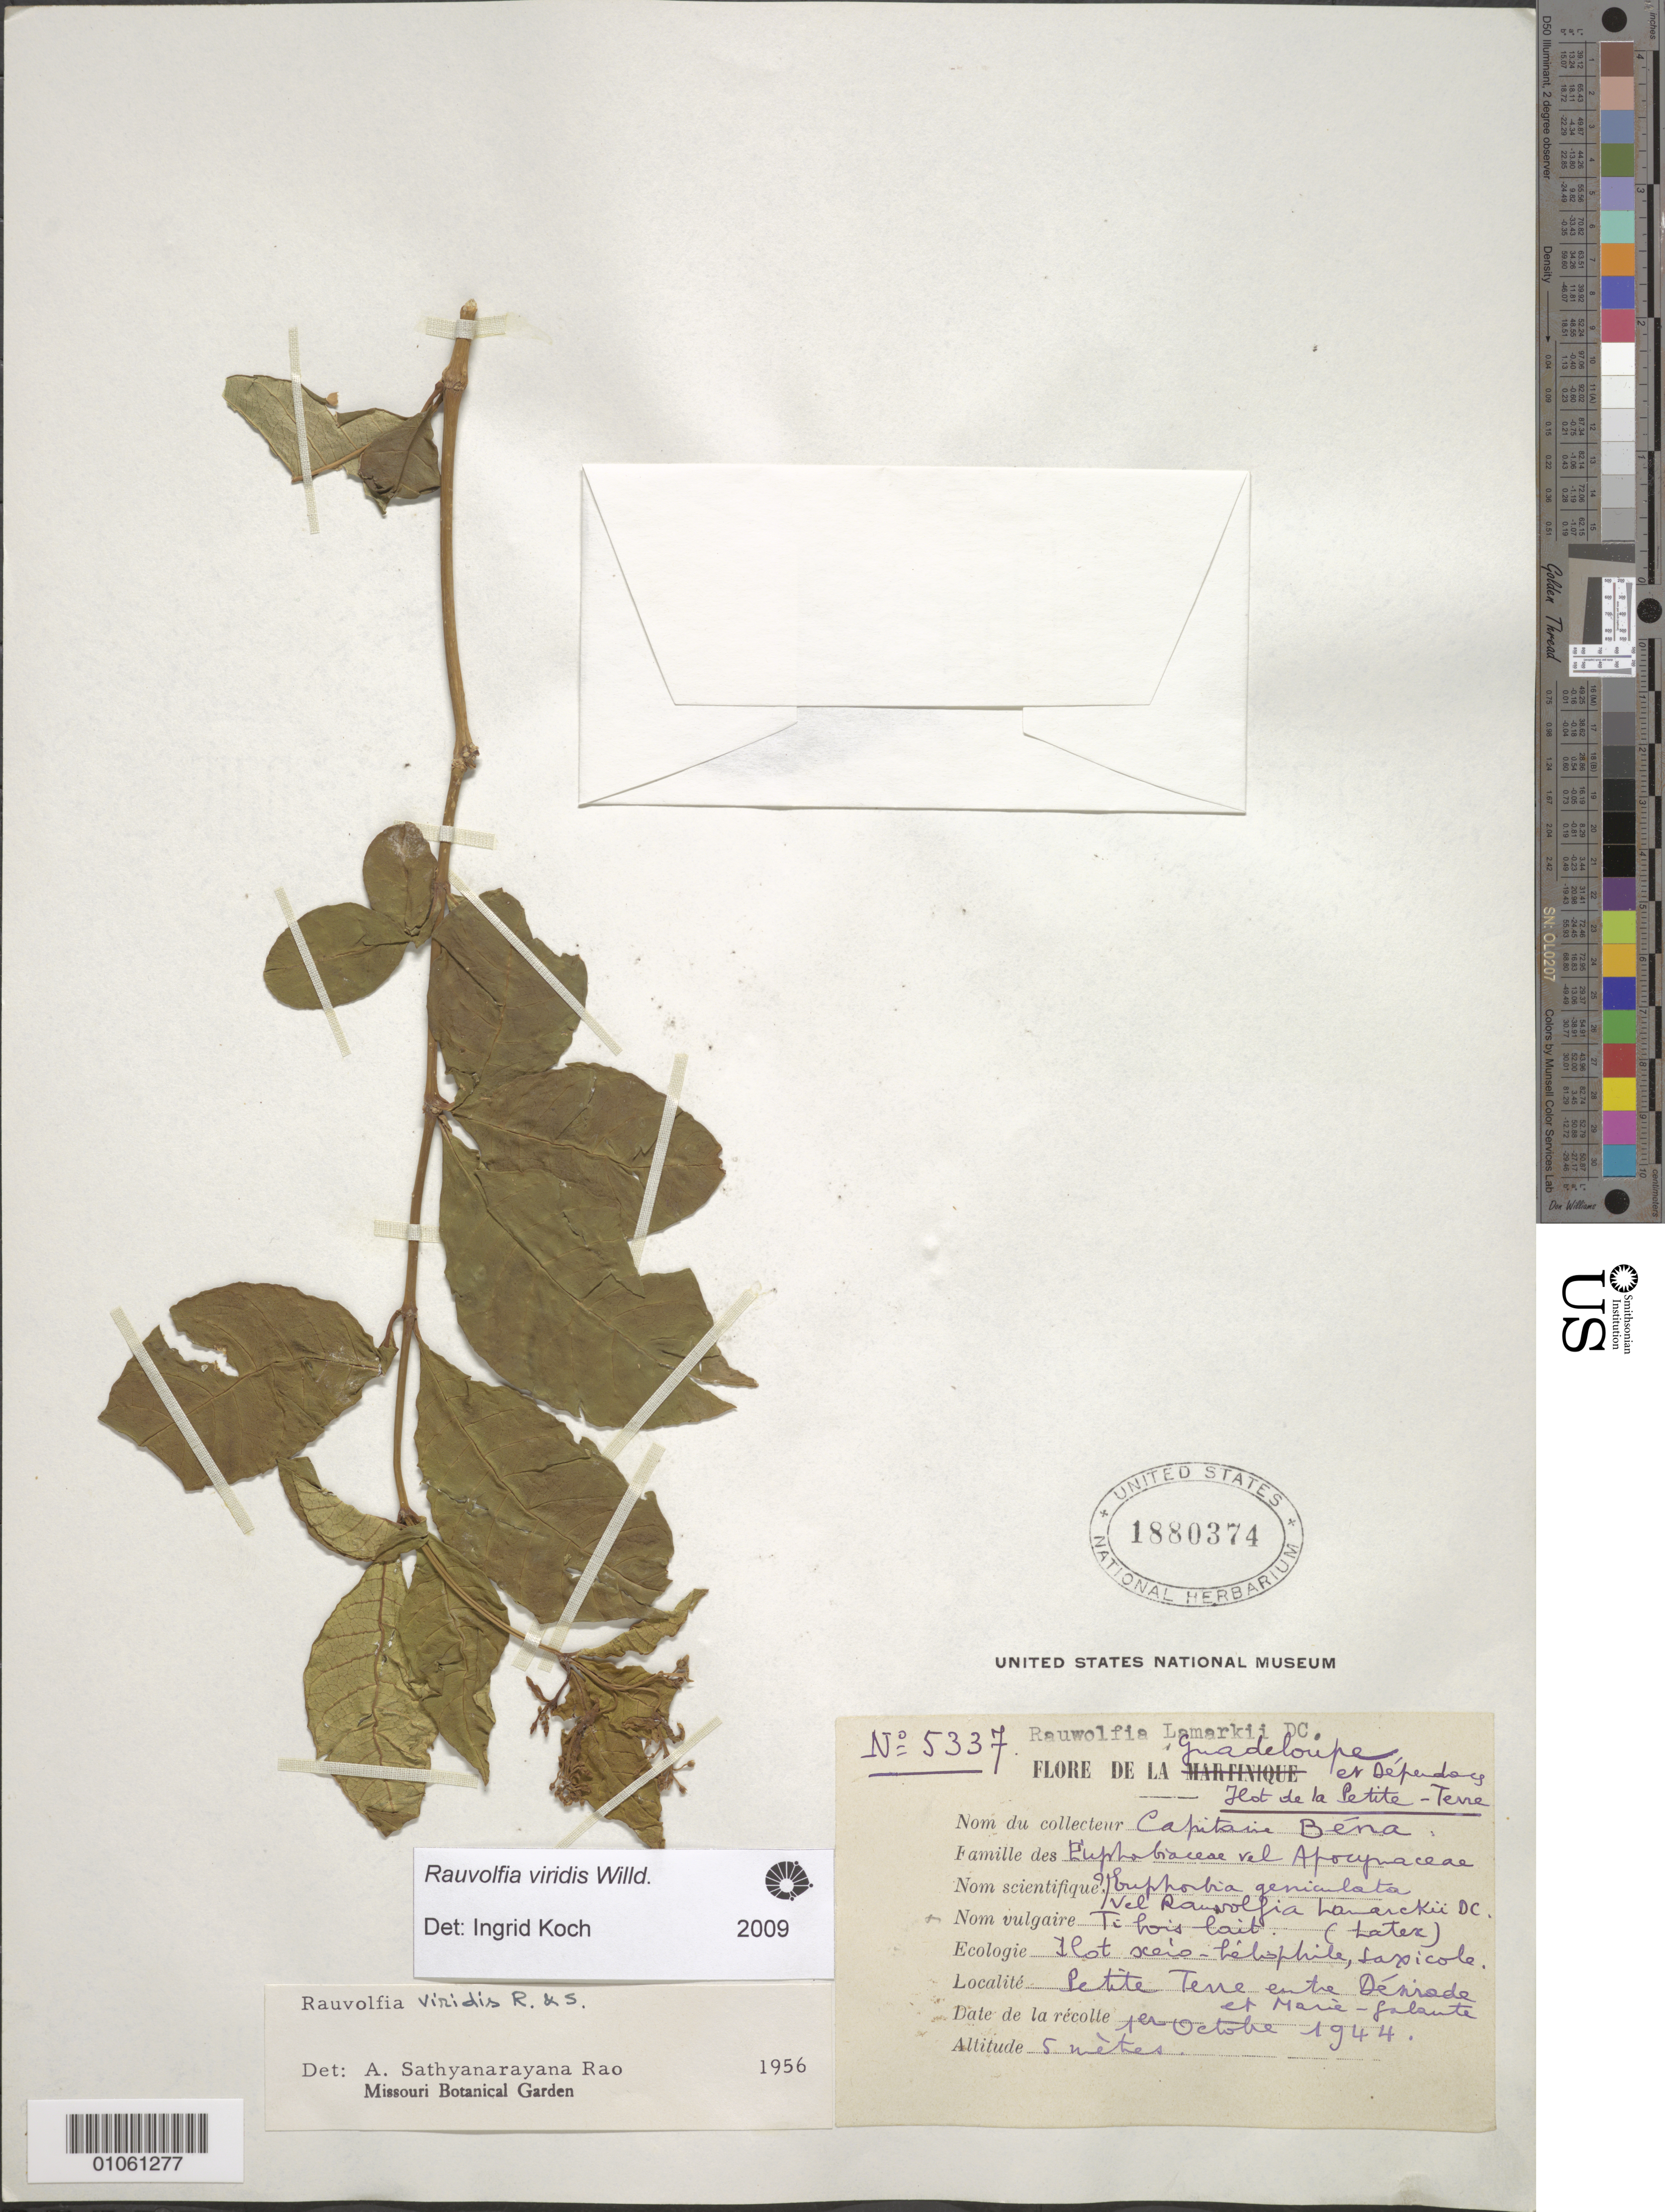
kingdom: Plantae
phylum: Tracheophyta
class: Magnoliopsida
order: Gentianales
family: Apocynaceae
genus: Rauvolfia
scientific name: Rauvolfia viridis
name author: Willd. ex Roem. & Schult.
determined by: Koch, I.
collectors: H. Stehlé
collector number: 5337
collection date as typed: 01 Oct 1944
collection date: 1944-10-01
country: Guadeloupe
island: Petite Terre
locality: Petite Terre entre Désirade et Marie-Galante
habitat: Ilot scero-heliophile, saxicole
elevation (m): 5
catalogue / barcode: US 1880374